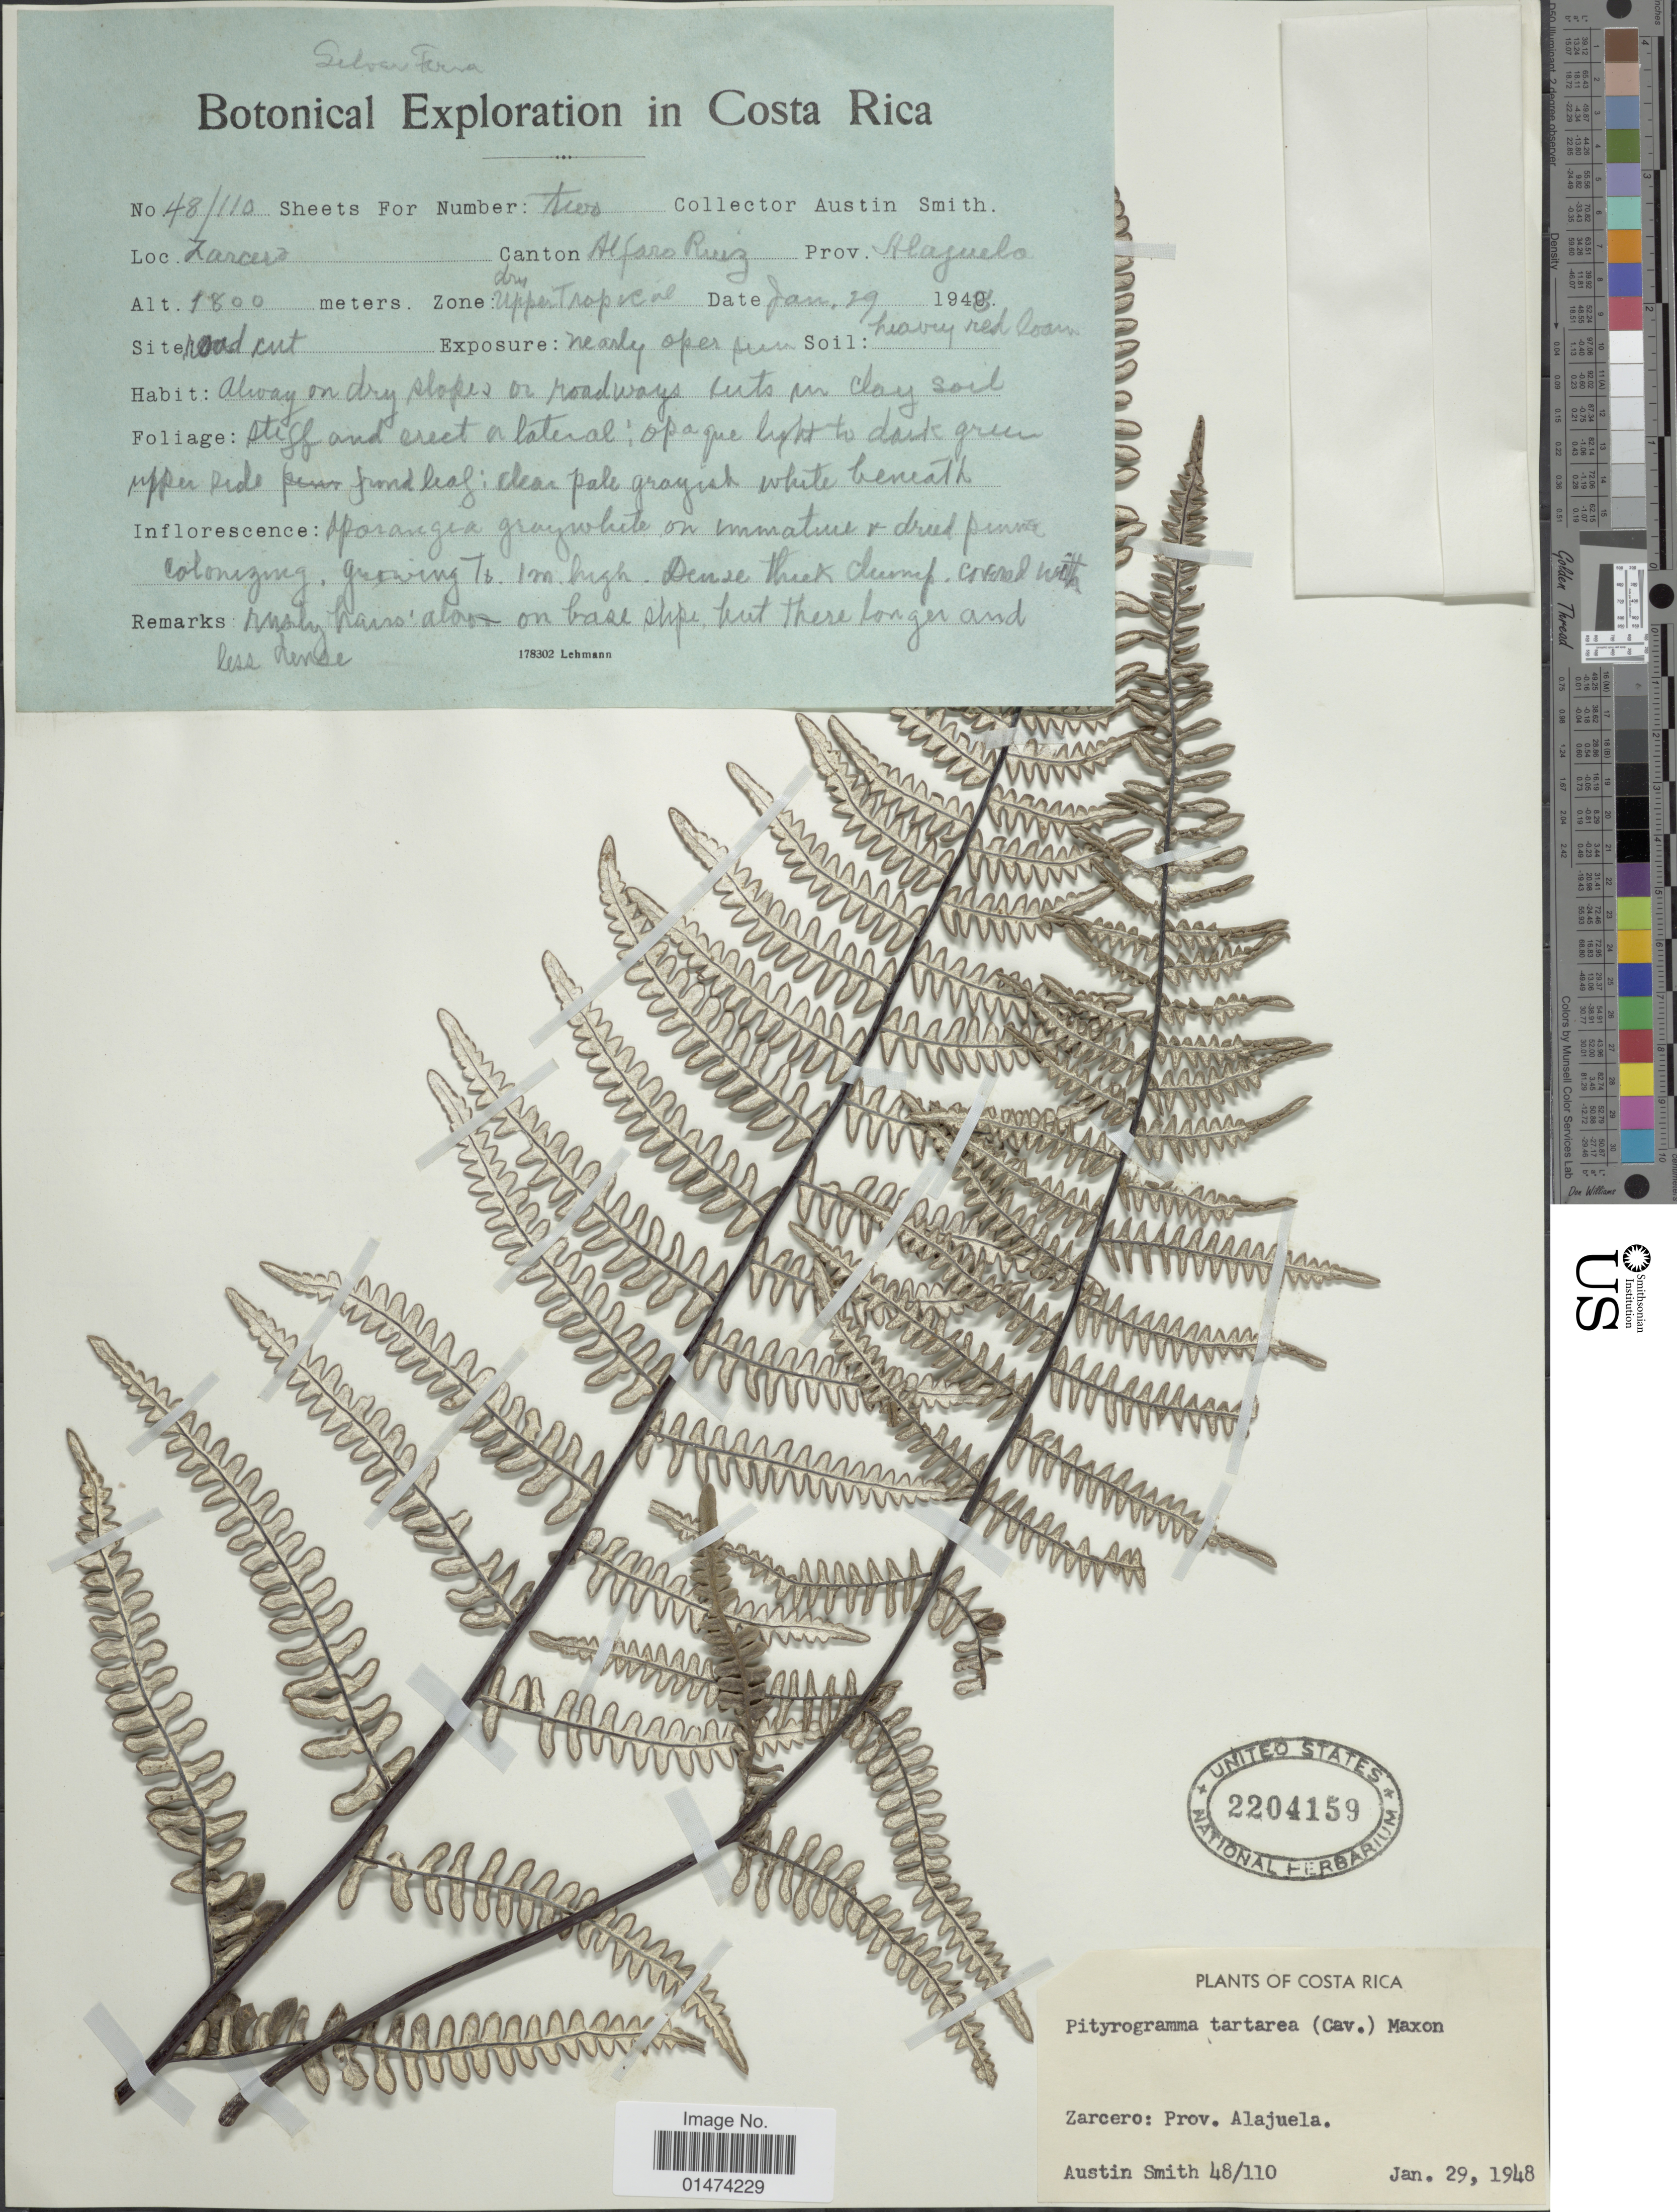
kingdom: Plantae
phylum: Tracheophyta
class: Polypodiopsida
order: Polypodiales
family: Pteridaceae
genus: Pityrogramma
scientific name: Pityrogramma tartarea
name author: (Cav.) Maxon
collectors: Aust P. Smith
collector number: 48/110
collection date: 1948-01-29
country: Costa Rica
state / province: Alajuela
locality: Zarcero, prov. Alajuela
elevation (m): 1800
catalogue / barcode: US 2204159